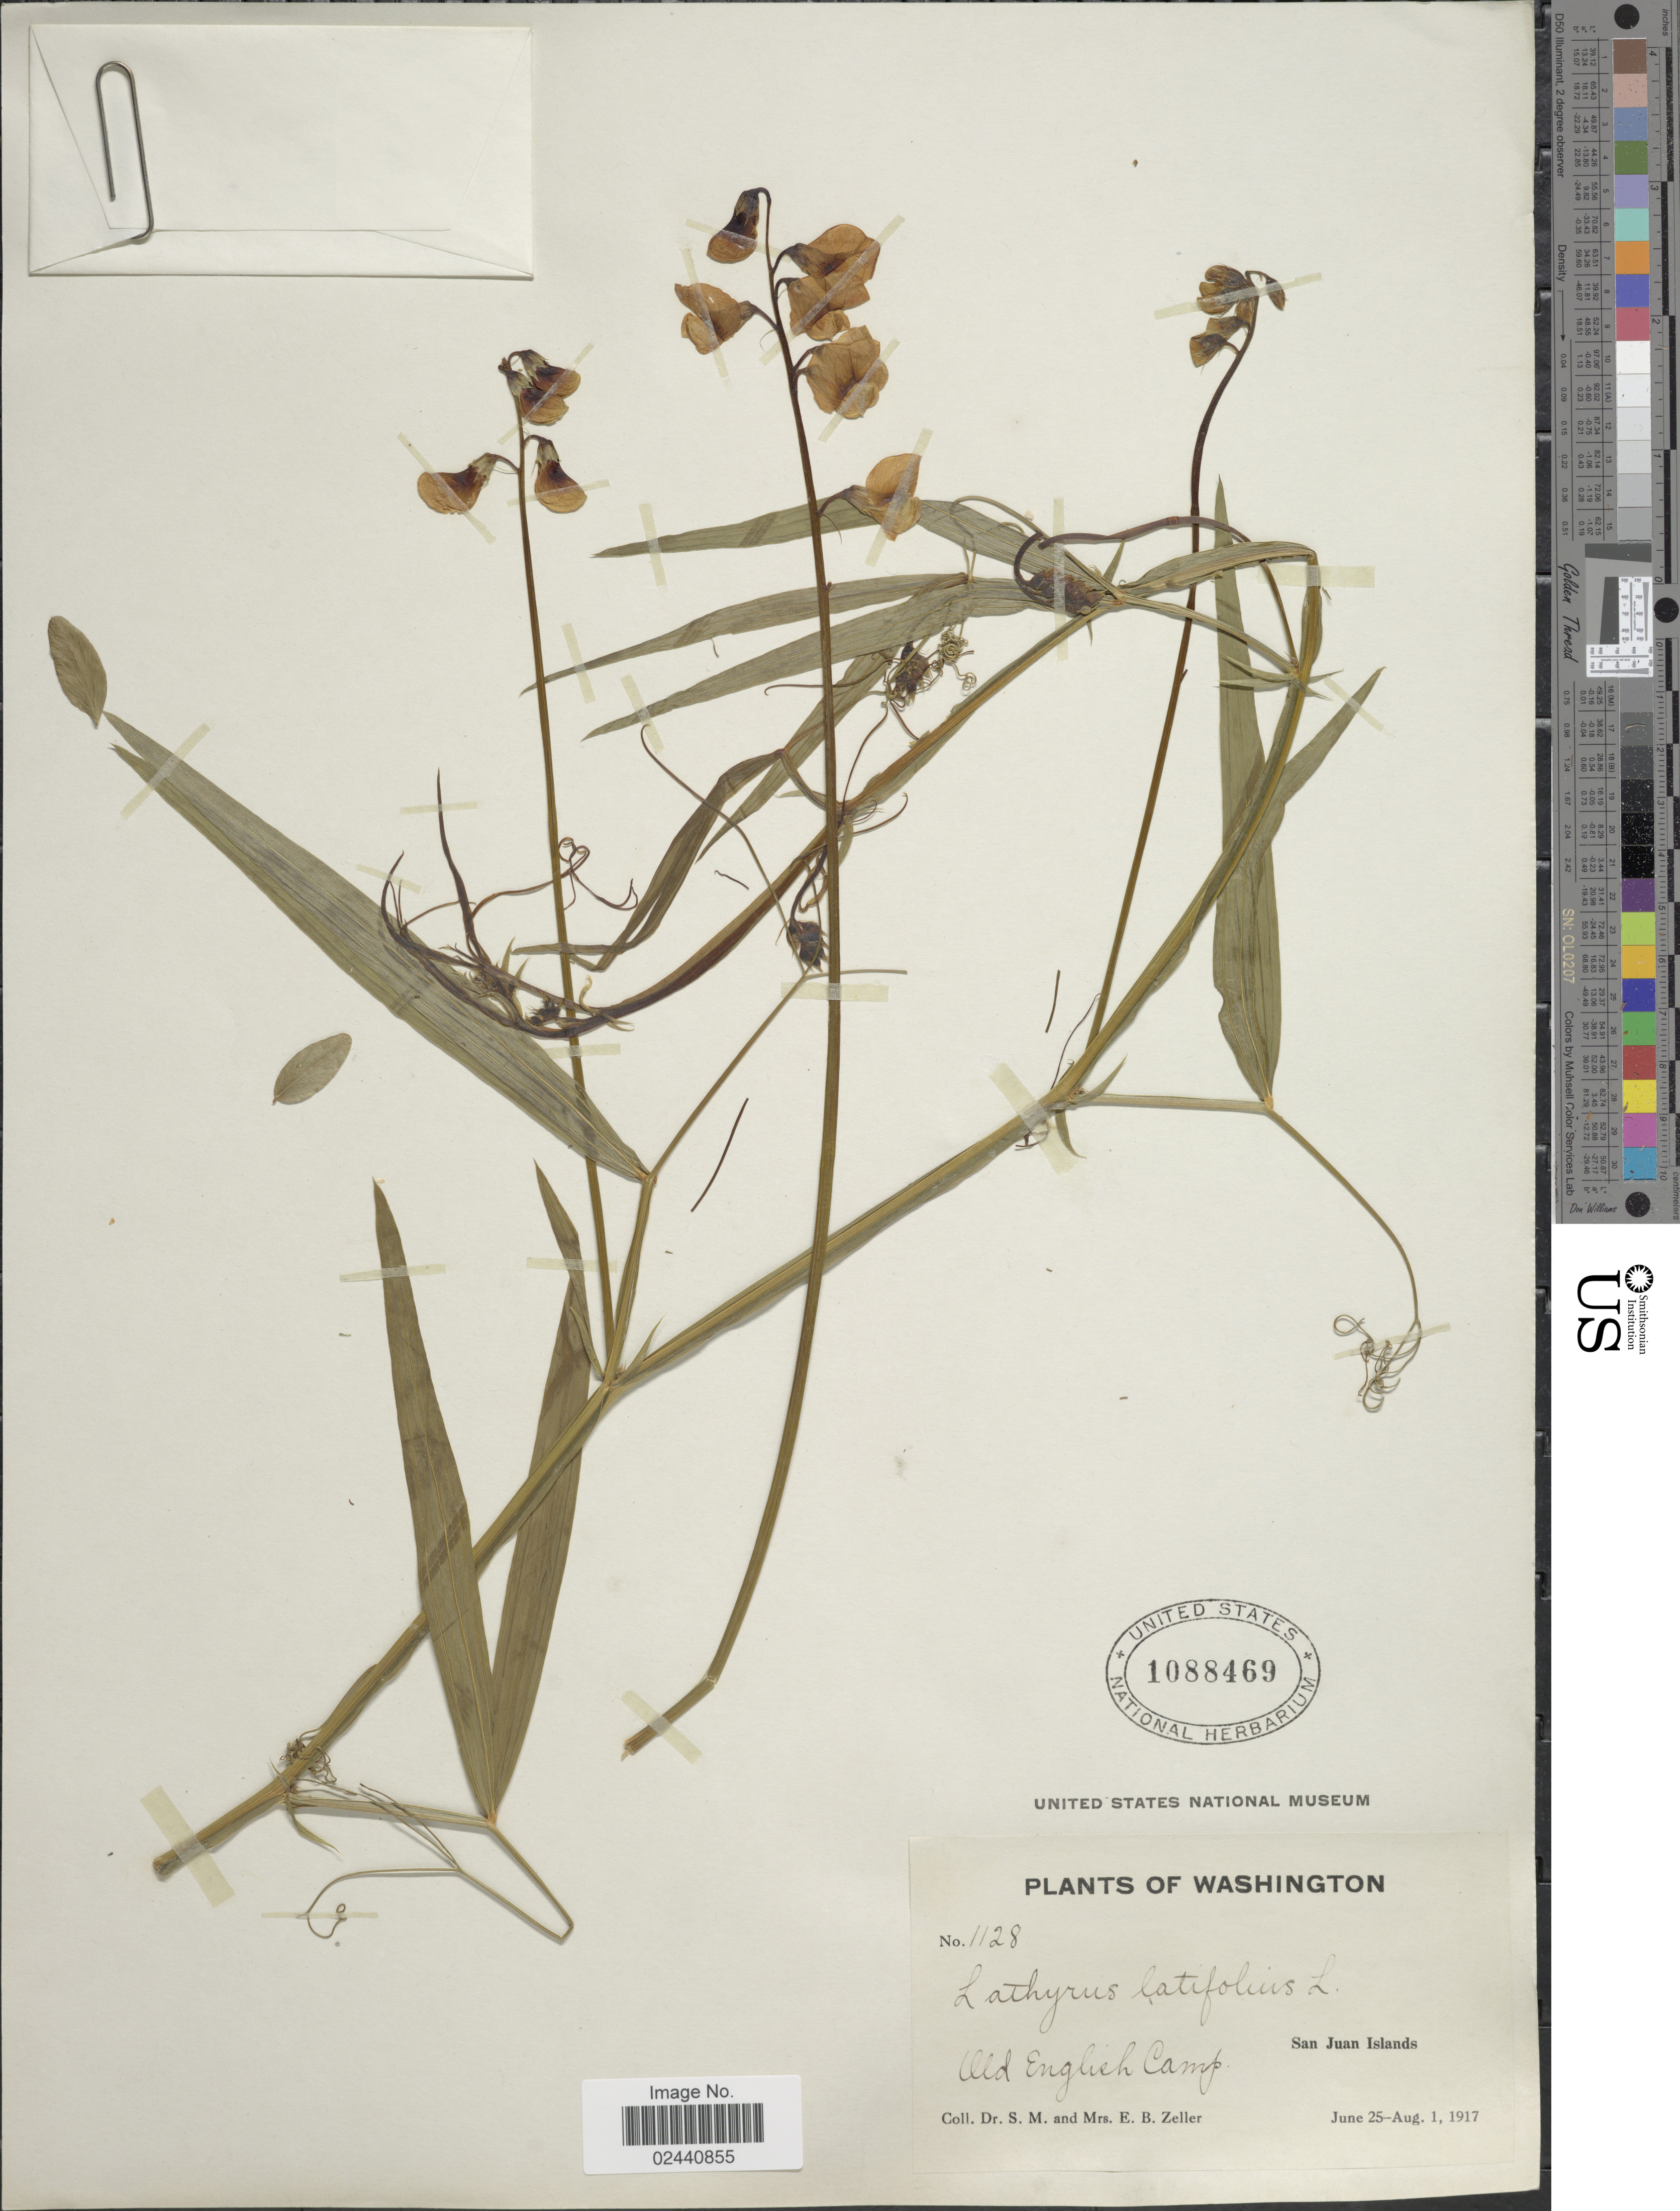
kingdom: Plantae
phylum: Tracheophyta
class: Magnoliopsida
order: Fabales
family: Fabaceae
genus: Lathyrus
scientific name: Lathyrus laetiflorus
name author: Greene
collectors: S. Zeller & E. Zeller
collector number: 1128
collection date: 1917-06-25/1917-08-01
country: United States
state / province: Washington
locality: San Juan Islands, Old English Camp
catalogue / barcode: US 1088469